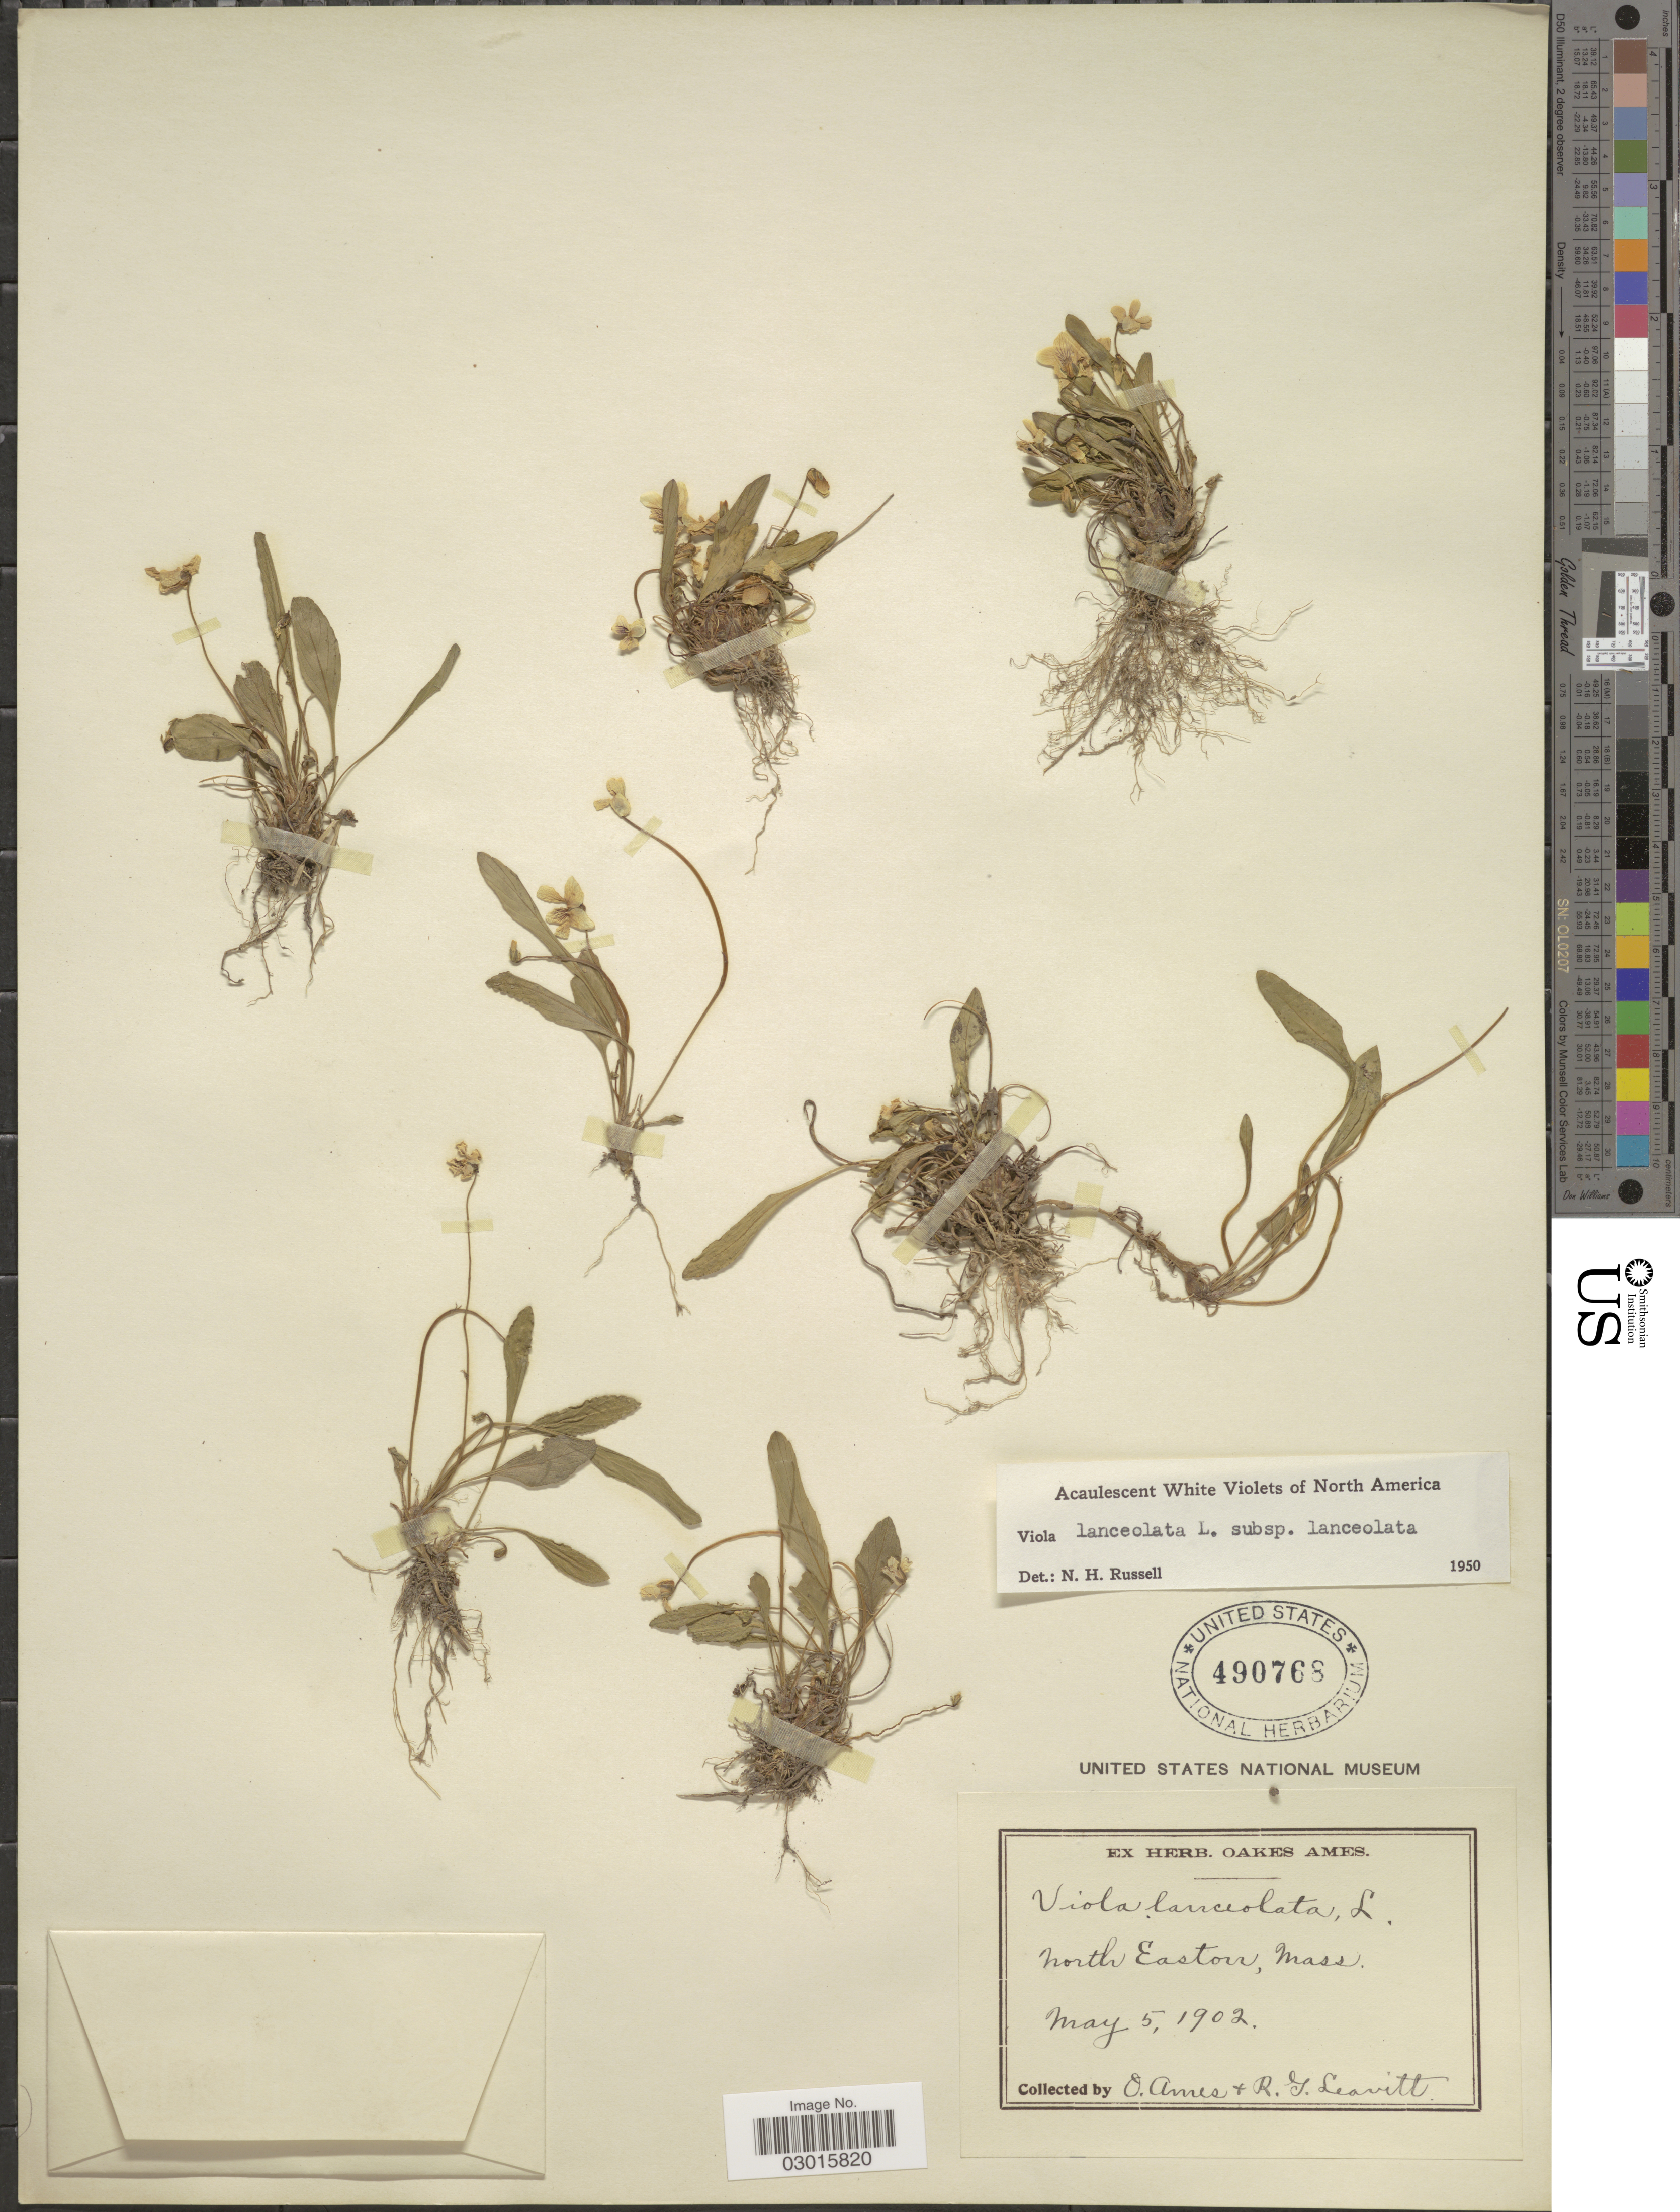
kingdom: Plantae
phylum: Tracheophyta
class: Magnoliopsida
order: Malpighiales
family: Violaceae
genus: Viola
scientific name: Viola lanceolata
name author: L.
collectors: O. Ames & R. G. Leavitt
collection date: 1902-05-05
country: United States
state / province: Massachusetts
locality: North Easton.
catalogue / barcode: US 490768